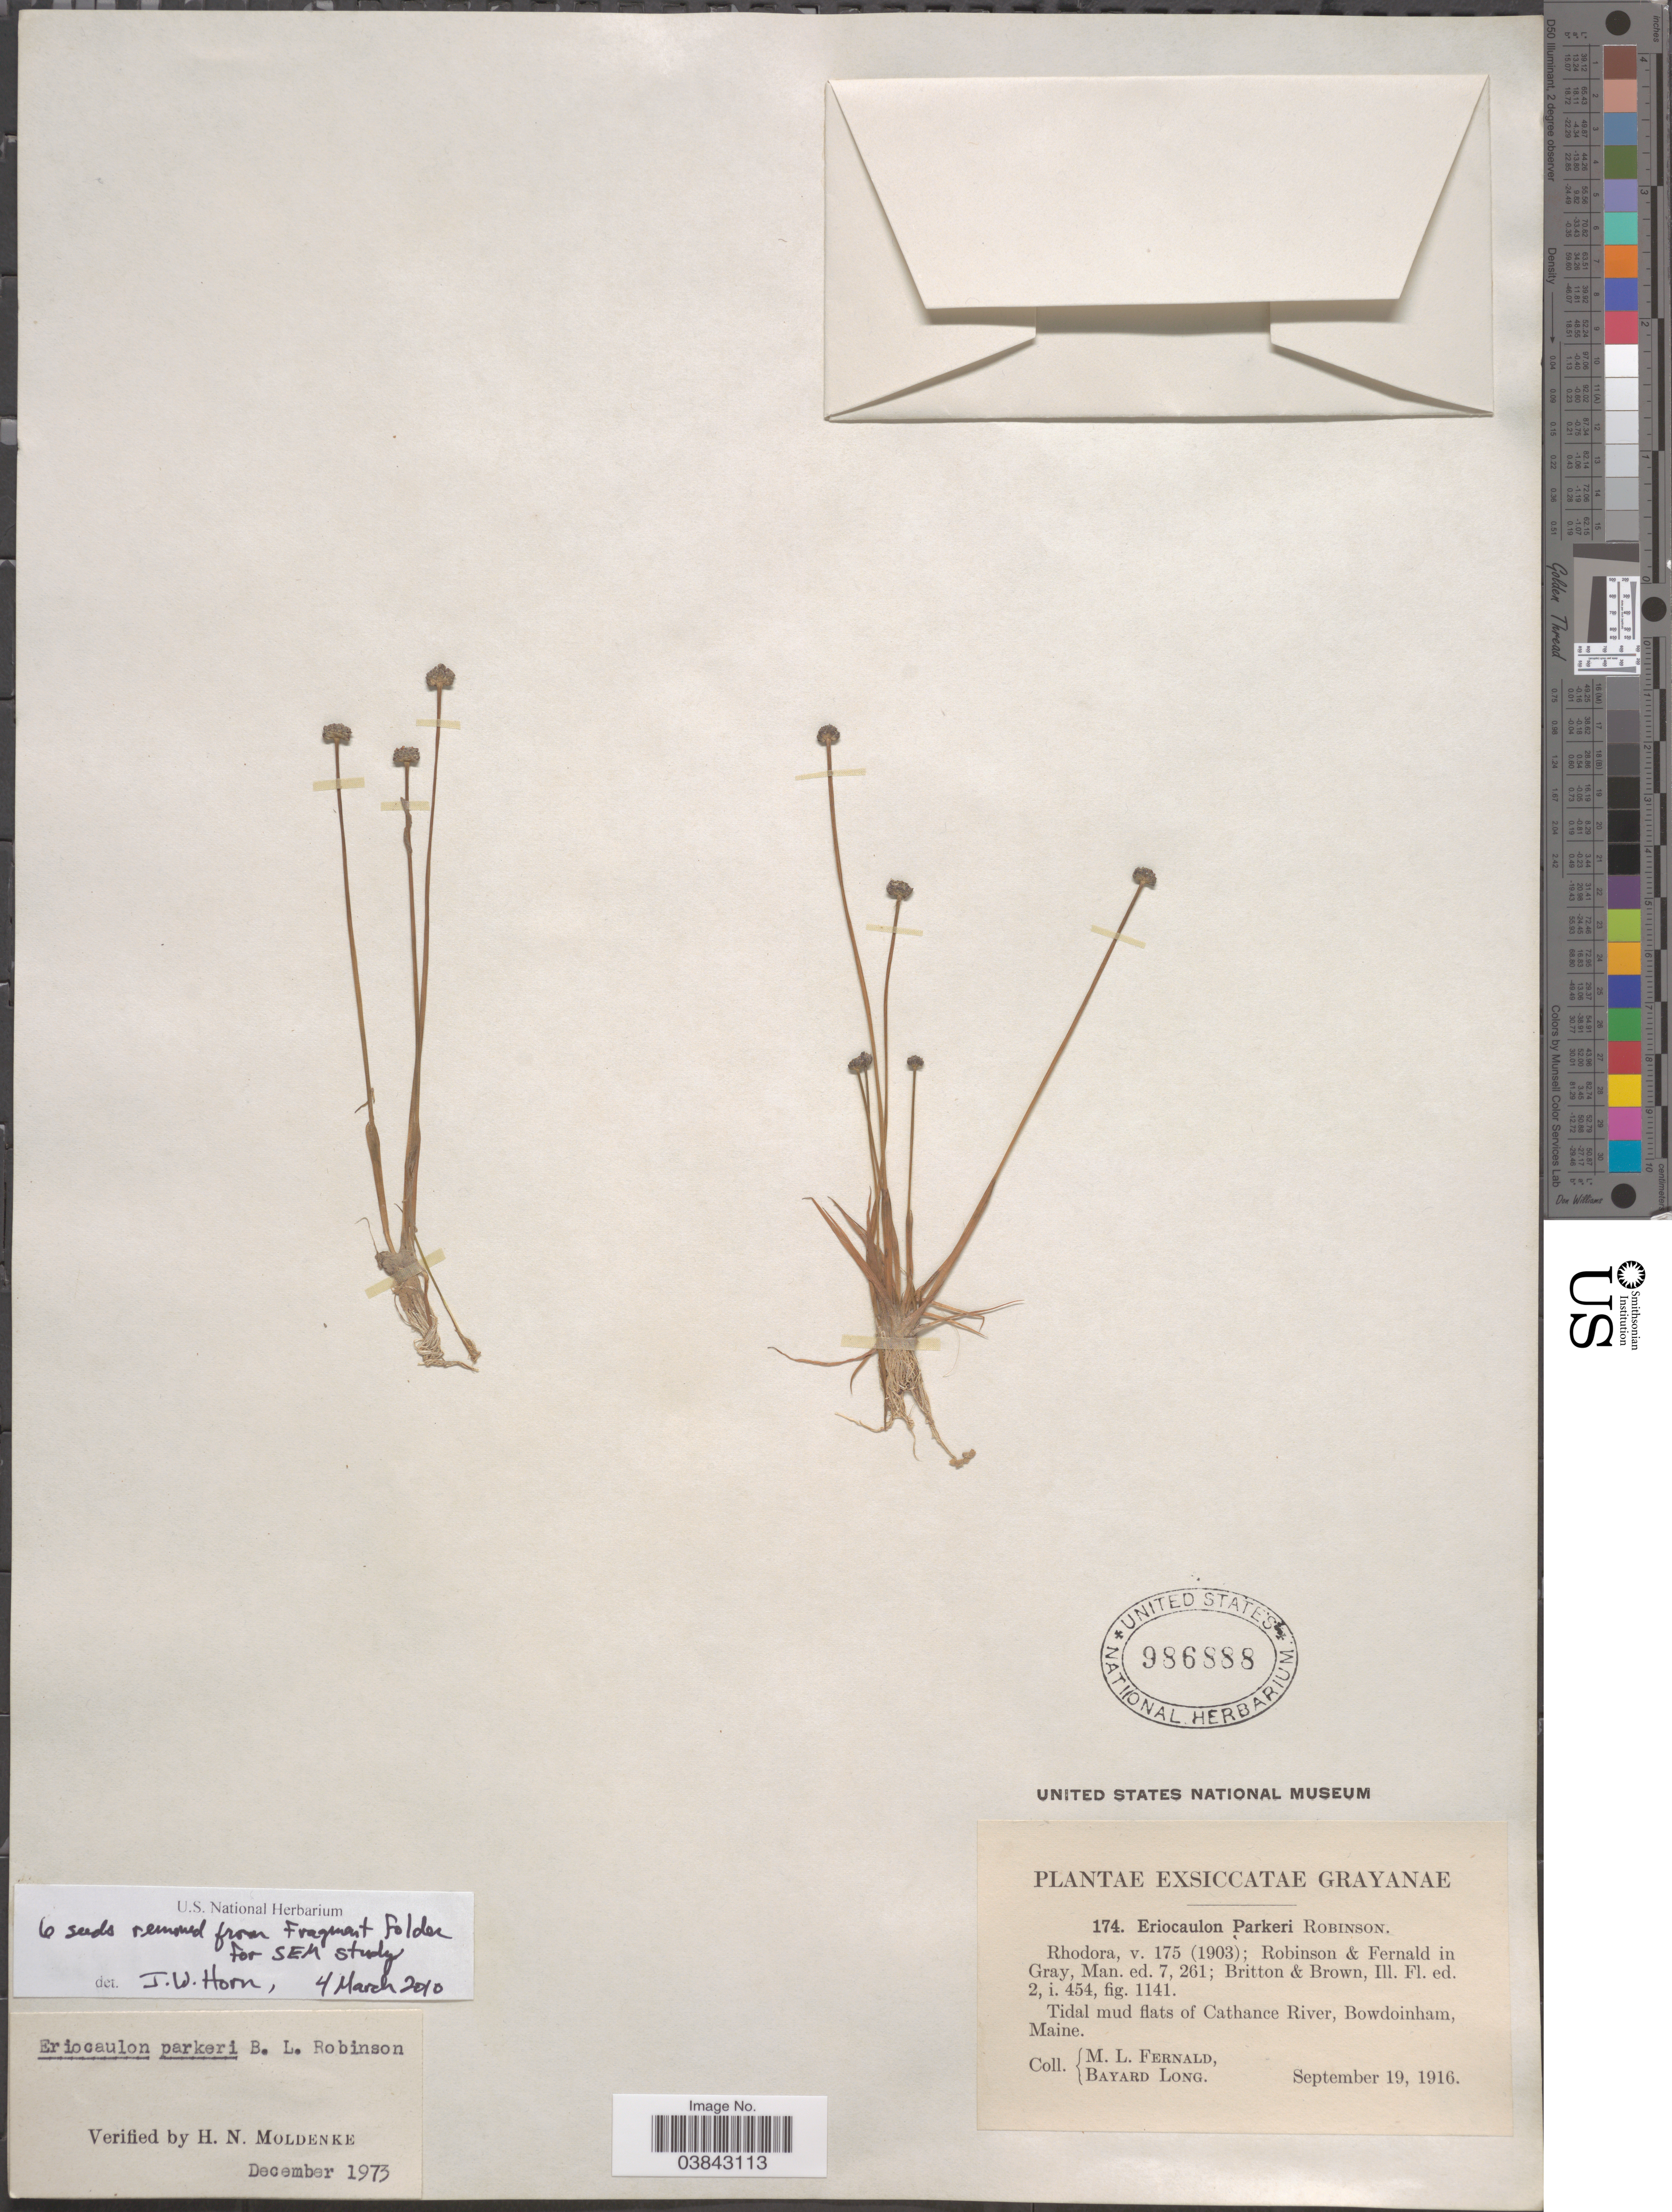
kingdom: Plantae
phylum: Tracheophyta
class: Liliopsida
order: Poales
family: Eriocaulaceae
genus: Eriocaulon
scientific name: Eriocaulon parkeri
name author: B.L. Rob.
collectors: M. L. Fernald & B. Long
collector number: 174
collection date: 1916-09-19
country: United States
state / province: Maine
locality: Cathance River, Bowdoinham.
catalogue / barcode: US 986888